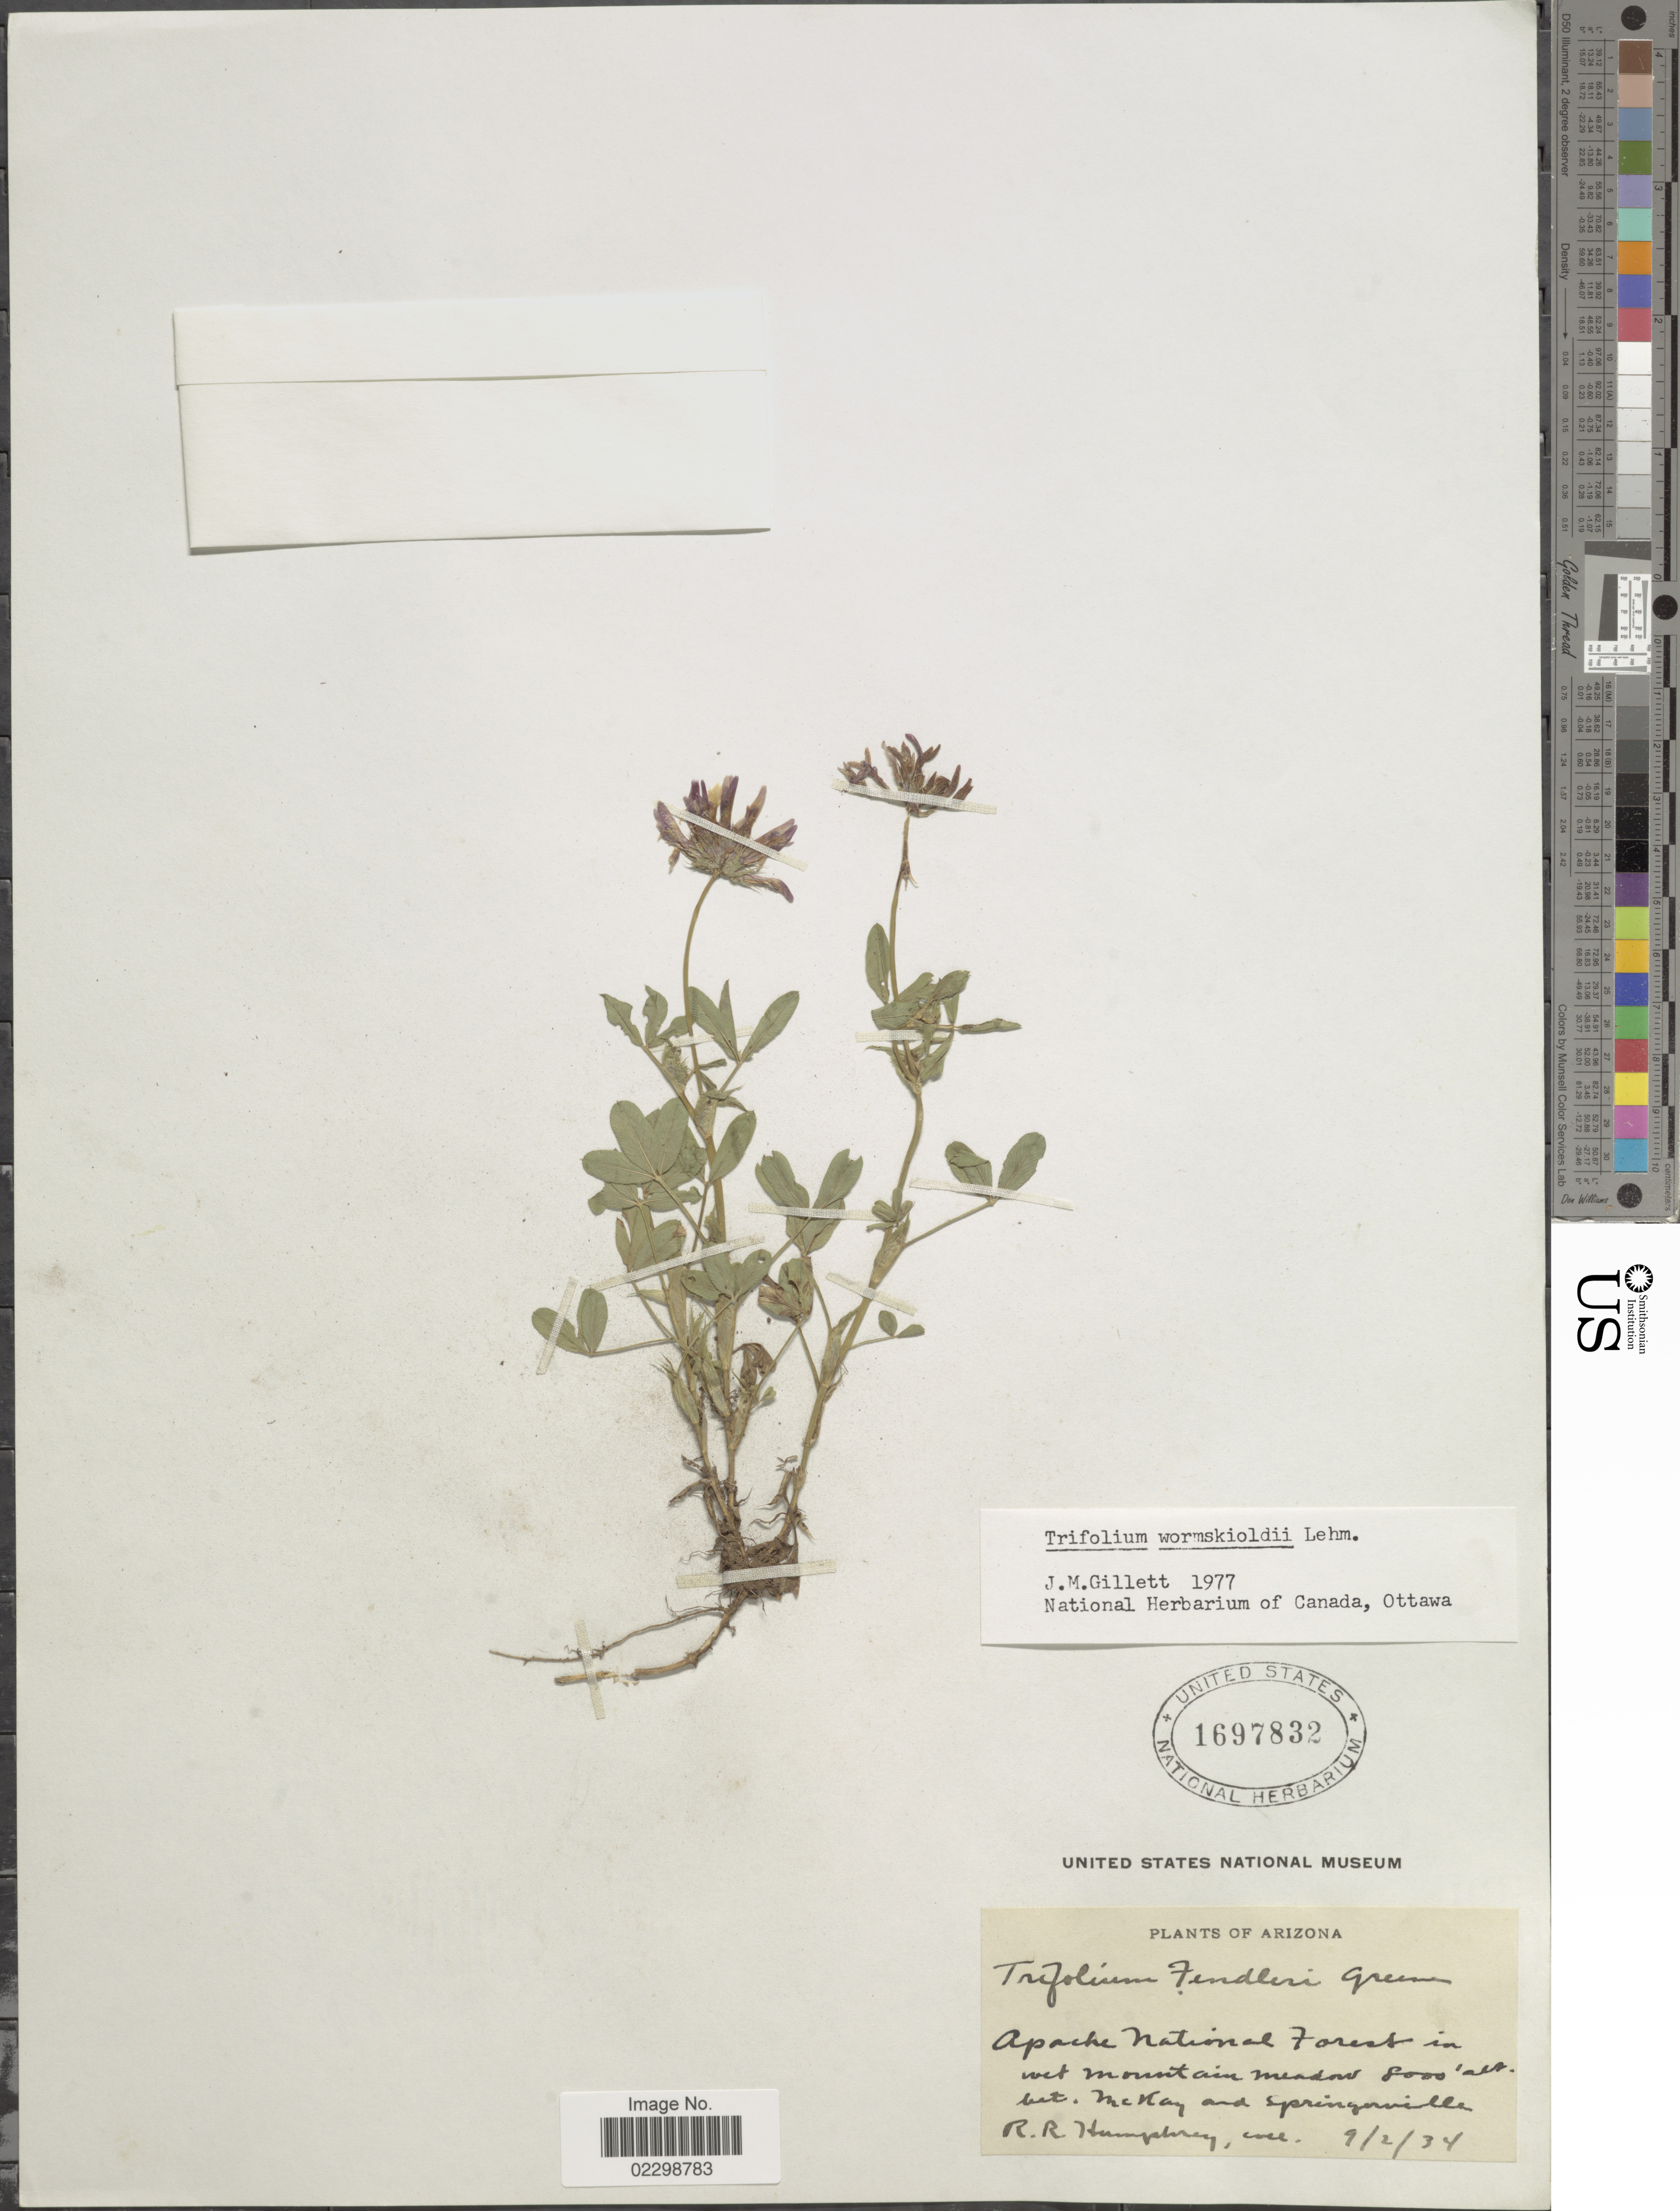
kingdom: Plantae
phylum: Tracheophyta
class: Magnoliopsida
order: Fabales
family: Fabaceae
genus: Trifolium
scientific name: Trifolium wormskioldii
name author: Lehm.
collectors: R. Humphrey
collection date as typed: Transcribed d/m/y: 2/9/34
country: United States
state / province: Arizona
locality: Apache National Forest in wet mountains meadow, McKay and Springville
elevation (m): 2438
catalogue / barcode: US 1697832